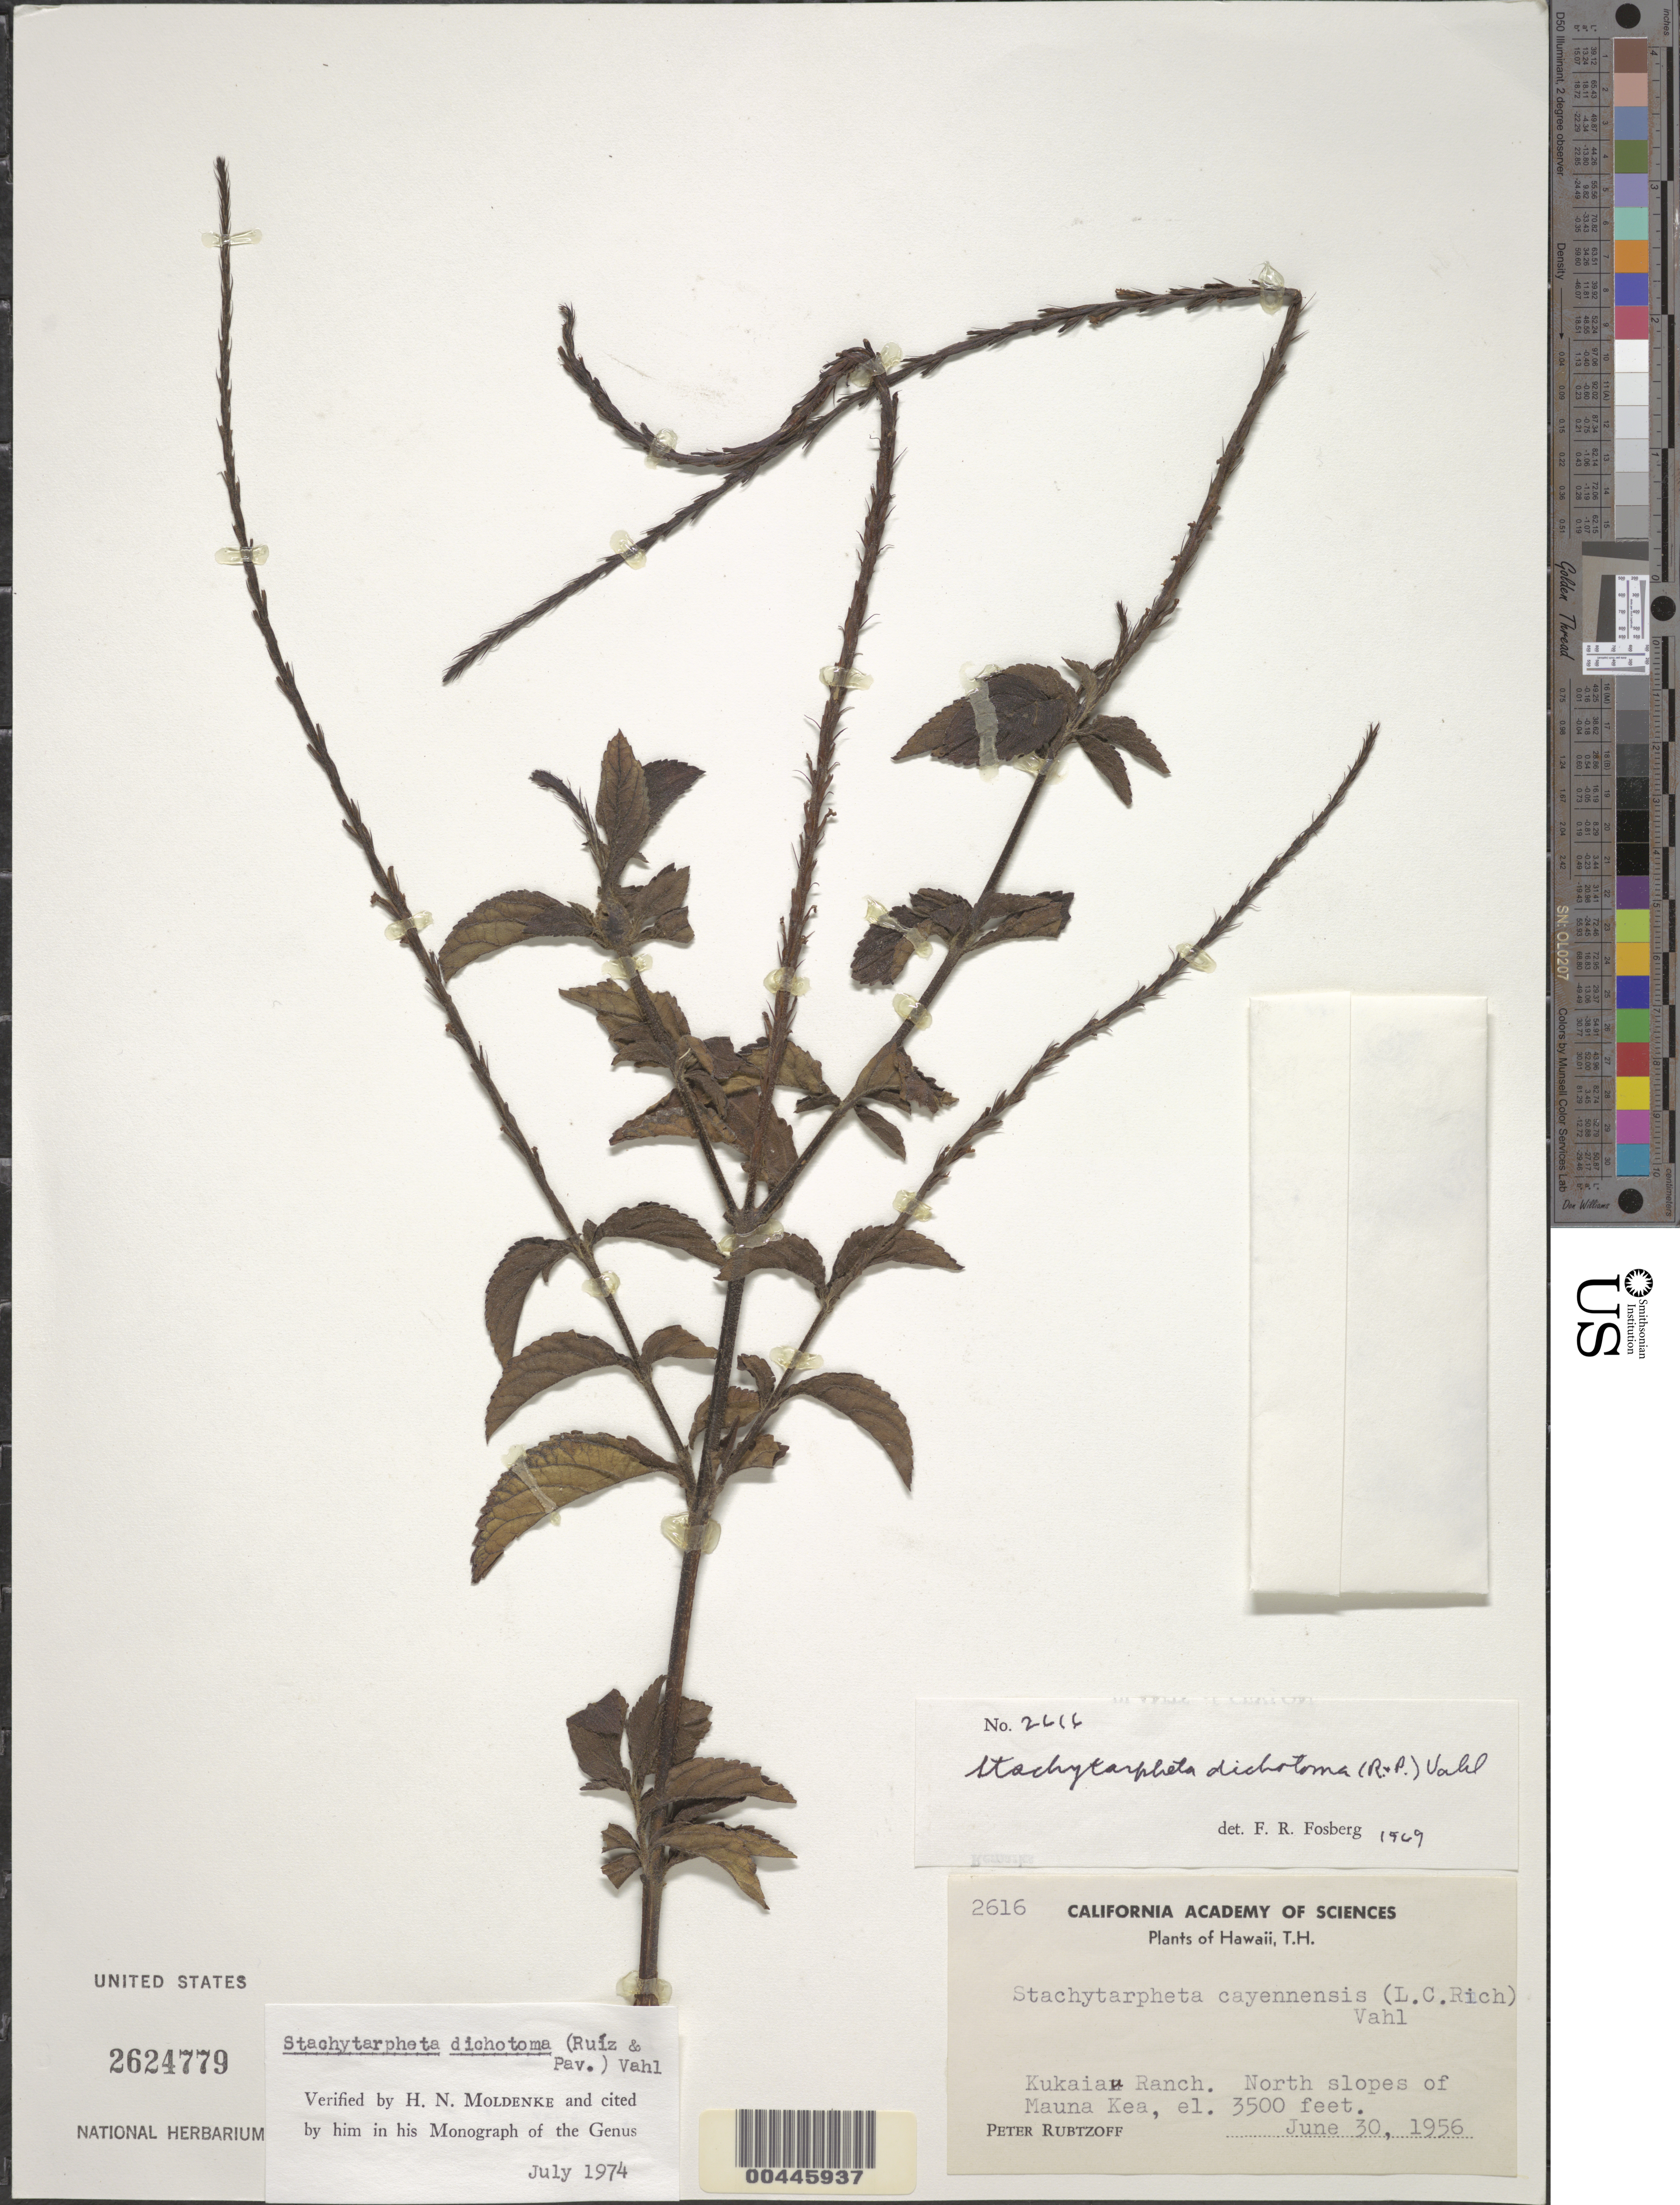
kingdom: Plantae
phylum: Tracheophyta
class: Magnoliopsida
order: Lamiales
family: Verbenaceae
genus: Stachytarpheta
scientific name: Stachytarpheta dichotoma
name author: (Ruiz & Pav.) Vahl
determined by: Moldenke, H. N.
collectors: P. Rubtzoff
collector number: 2616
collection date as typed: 30 Jun 1956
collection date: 1956-06-30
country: United States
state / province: Hawaii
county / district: Hawaii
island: Hawaii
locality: Kukaiau Ranch, N slopes of Mauna Kea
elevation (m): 1067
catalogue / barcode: US 2624779